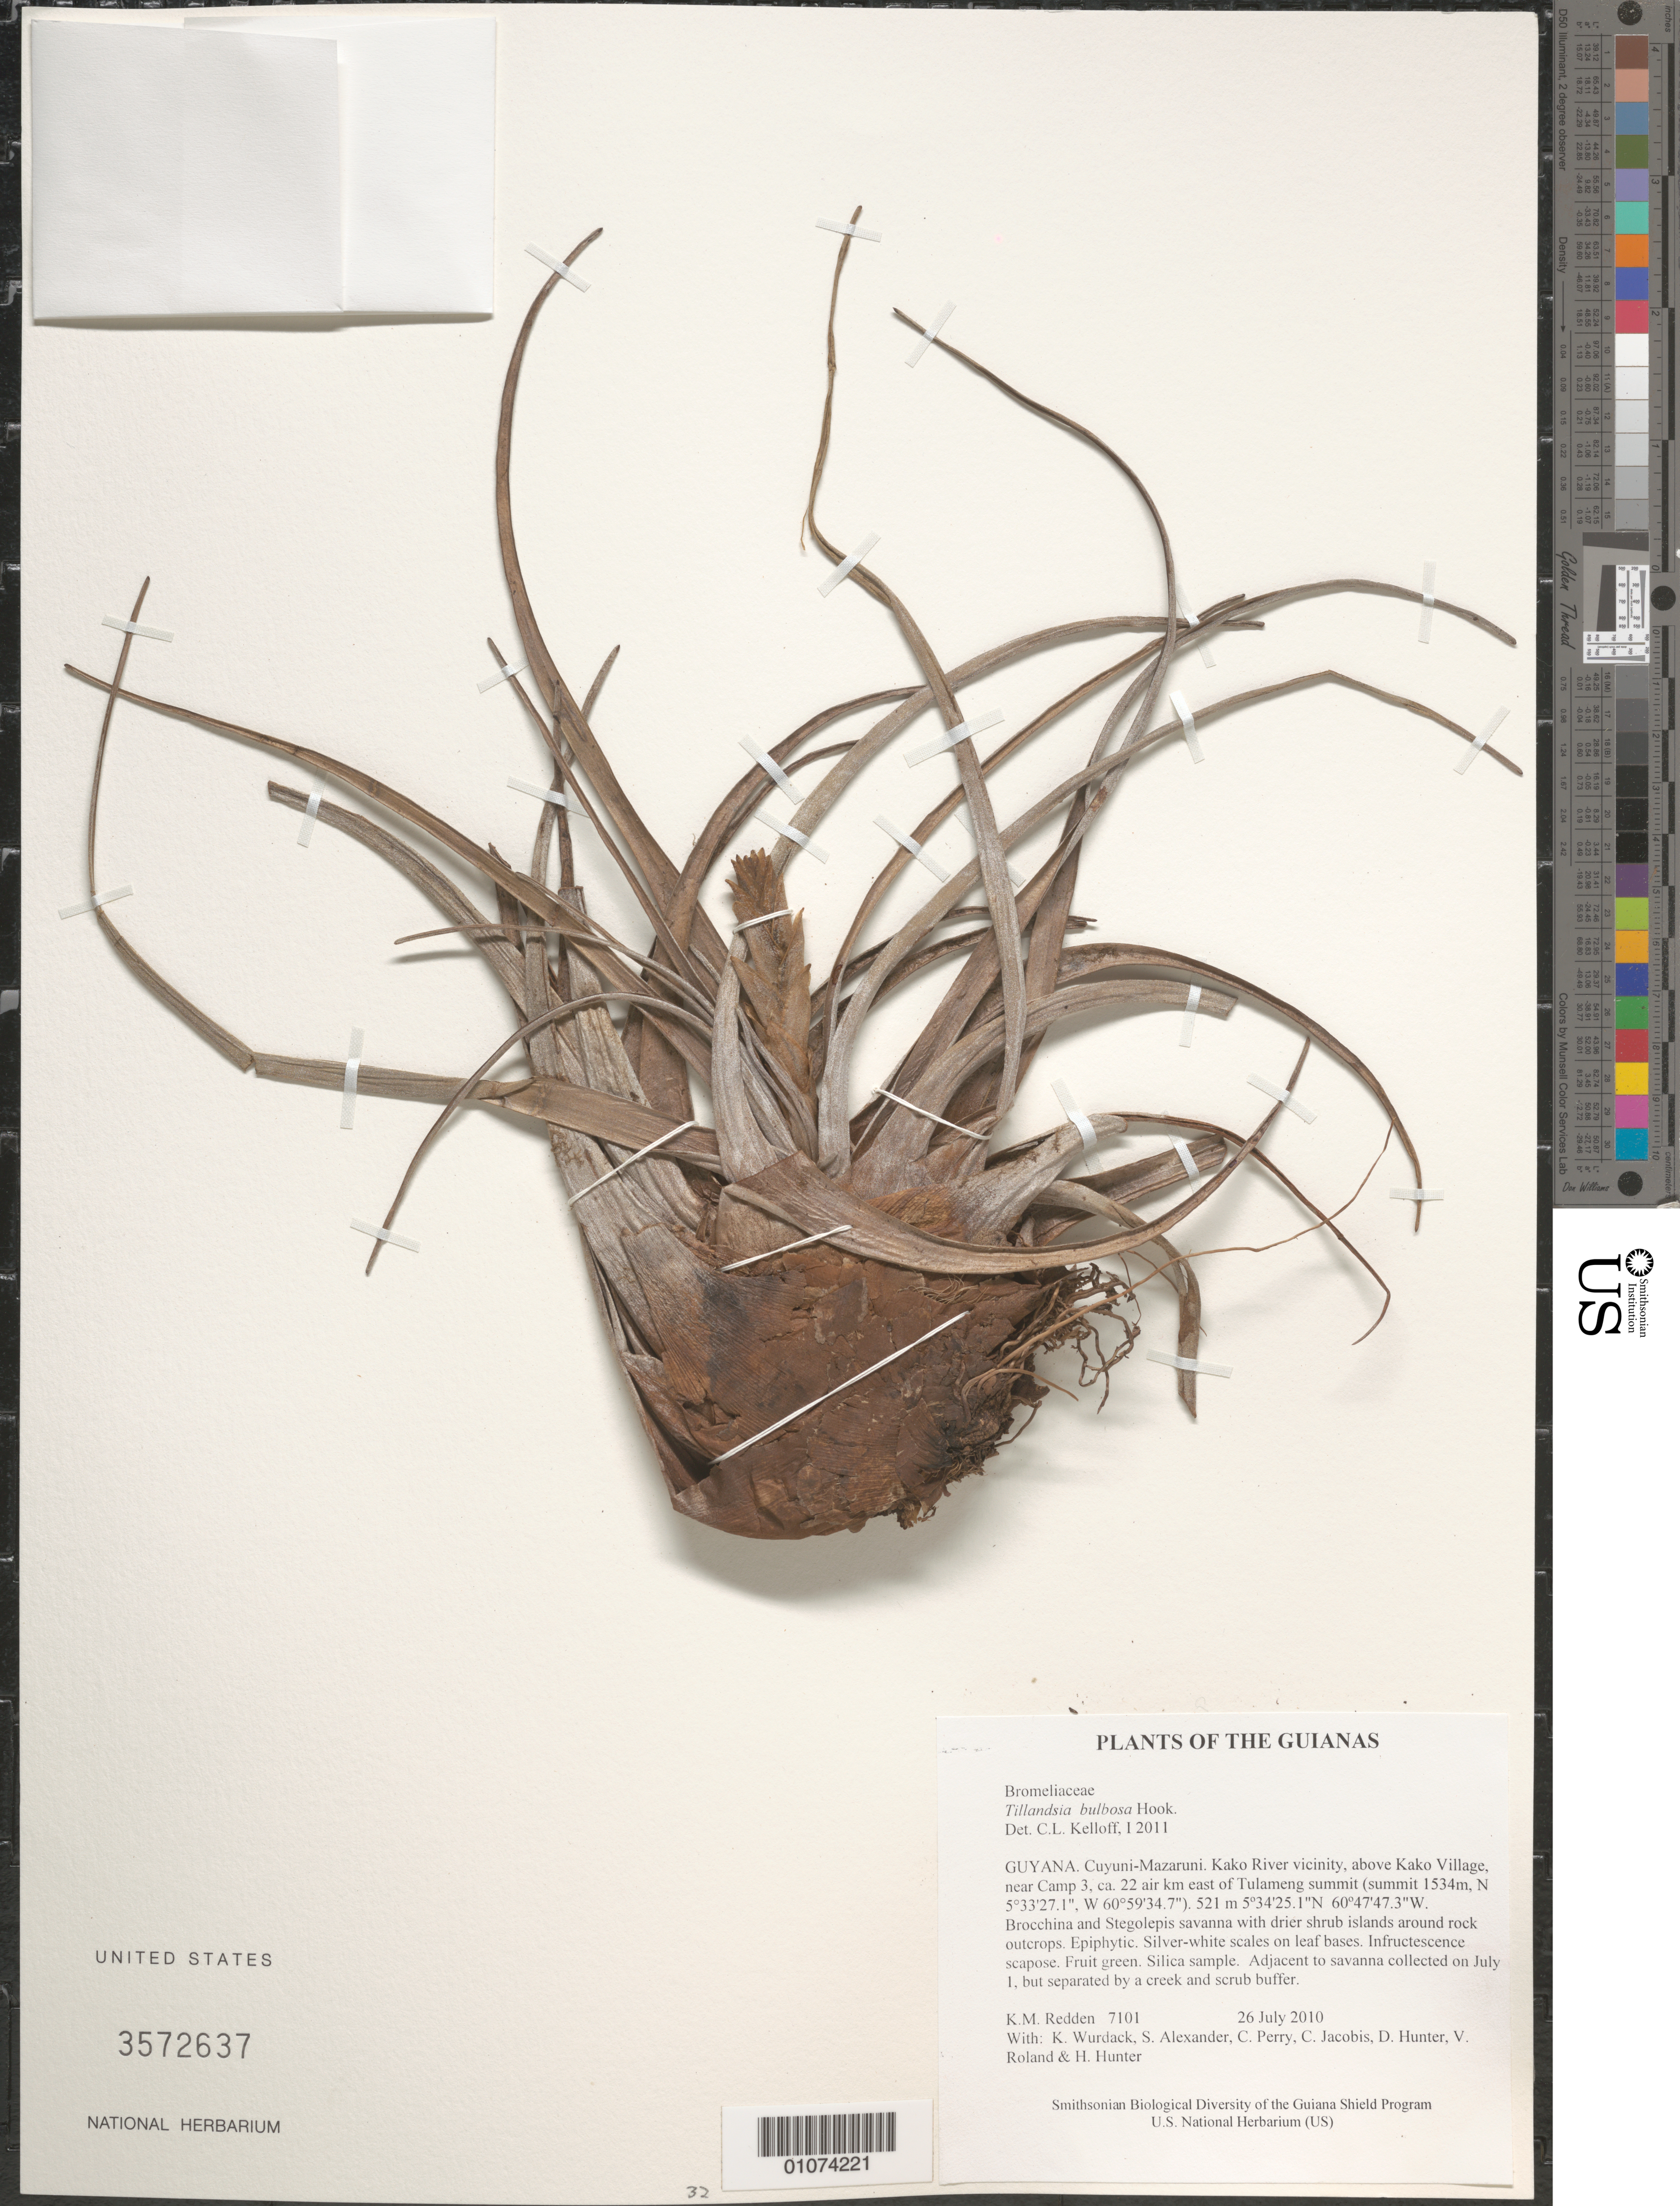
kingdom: Plantae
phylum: Tracheophyta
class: Liliopsida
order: Poales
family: Bromeliaceae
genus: Tillandsia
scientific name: Tillandsia bulbosa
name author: Hook.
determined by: Kelloff, Carol L., (US), Smithsonian Institution - National Museum of Natural History (UNITED STATES)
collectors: K. M. Redden, K. Wurdack, S. N. Alexander, C. Perry, C. Jacobis, D. Hunter, V. Roland & H. Hunter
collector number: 7101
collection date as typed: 26 July 2010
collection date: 2010-07-26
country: Guyana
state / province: Cuyuni-Mazaruni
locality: Kako River vicinity, above Kako Village, near Camp 3, ca. 22 air km east of Tulameng summit (summit 1534m, N 5°33'27.1", W 60°59'34.7")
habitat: Brocchina and Stegolepis savanna with drier shrub islands around rock outcrops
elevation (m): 521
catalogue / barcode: US 3572637